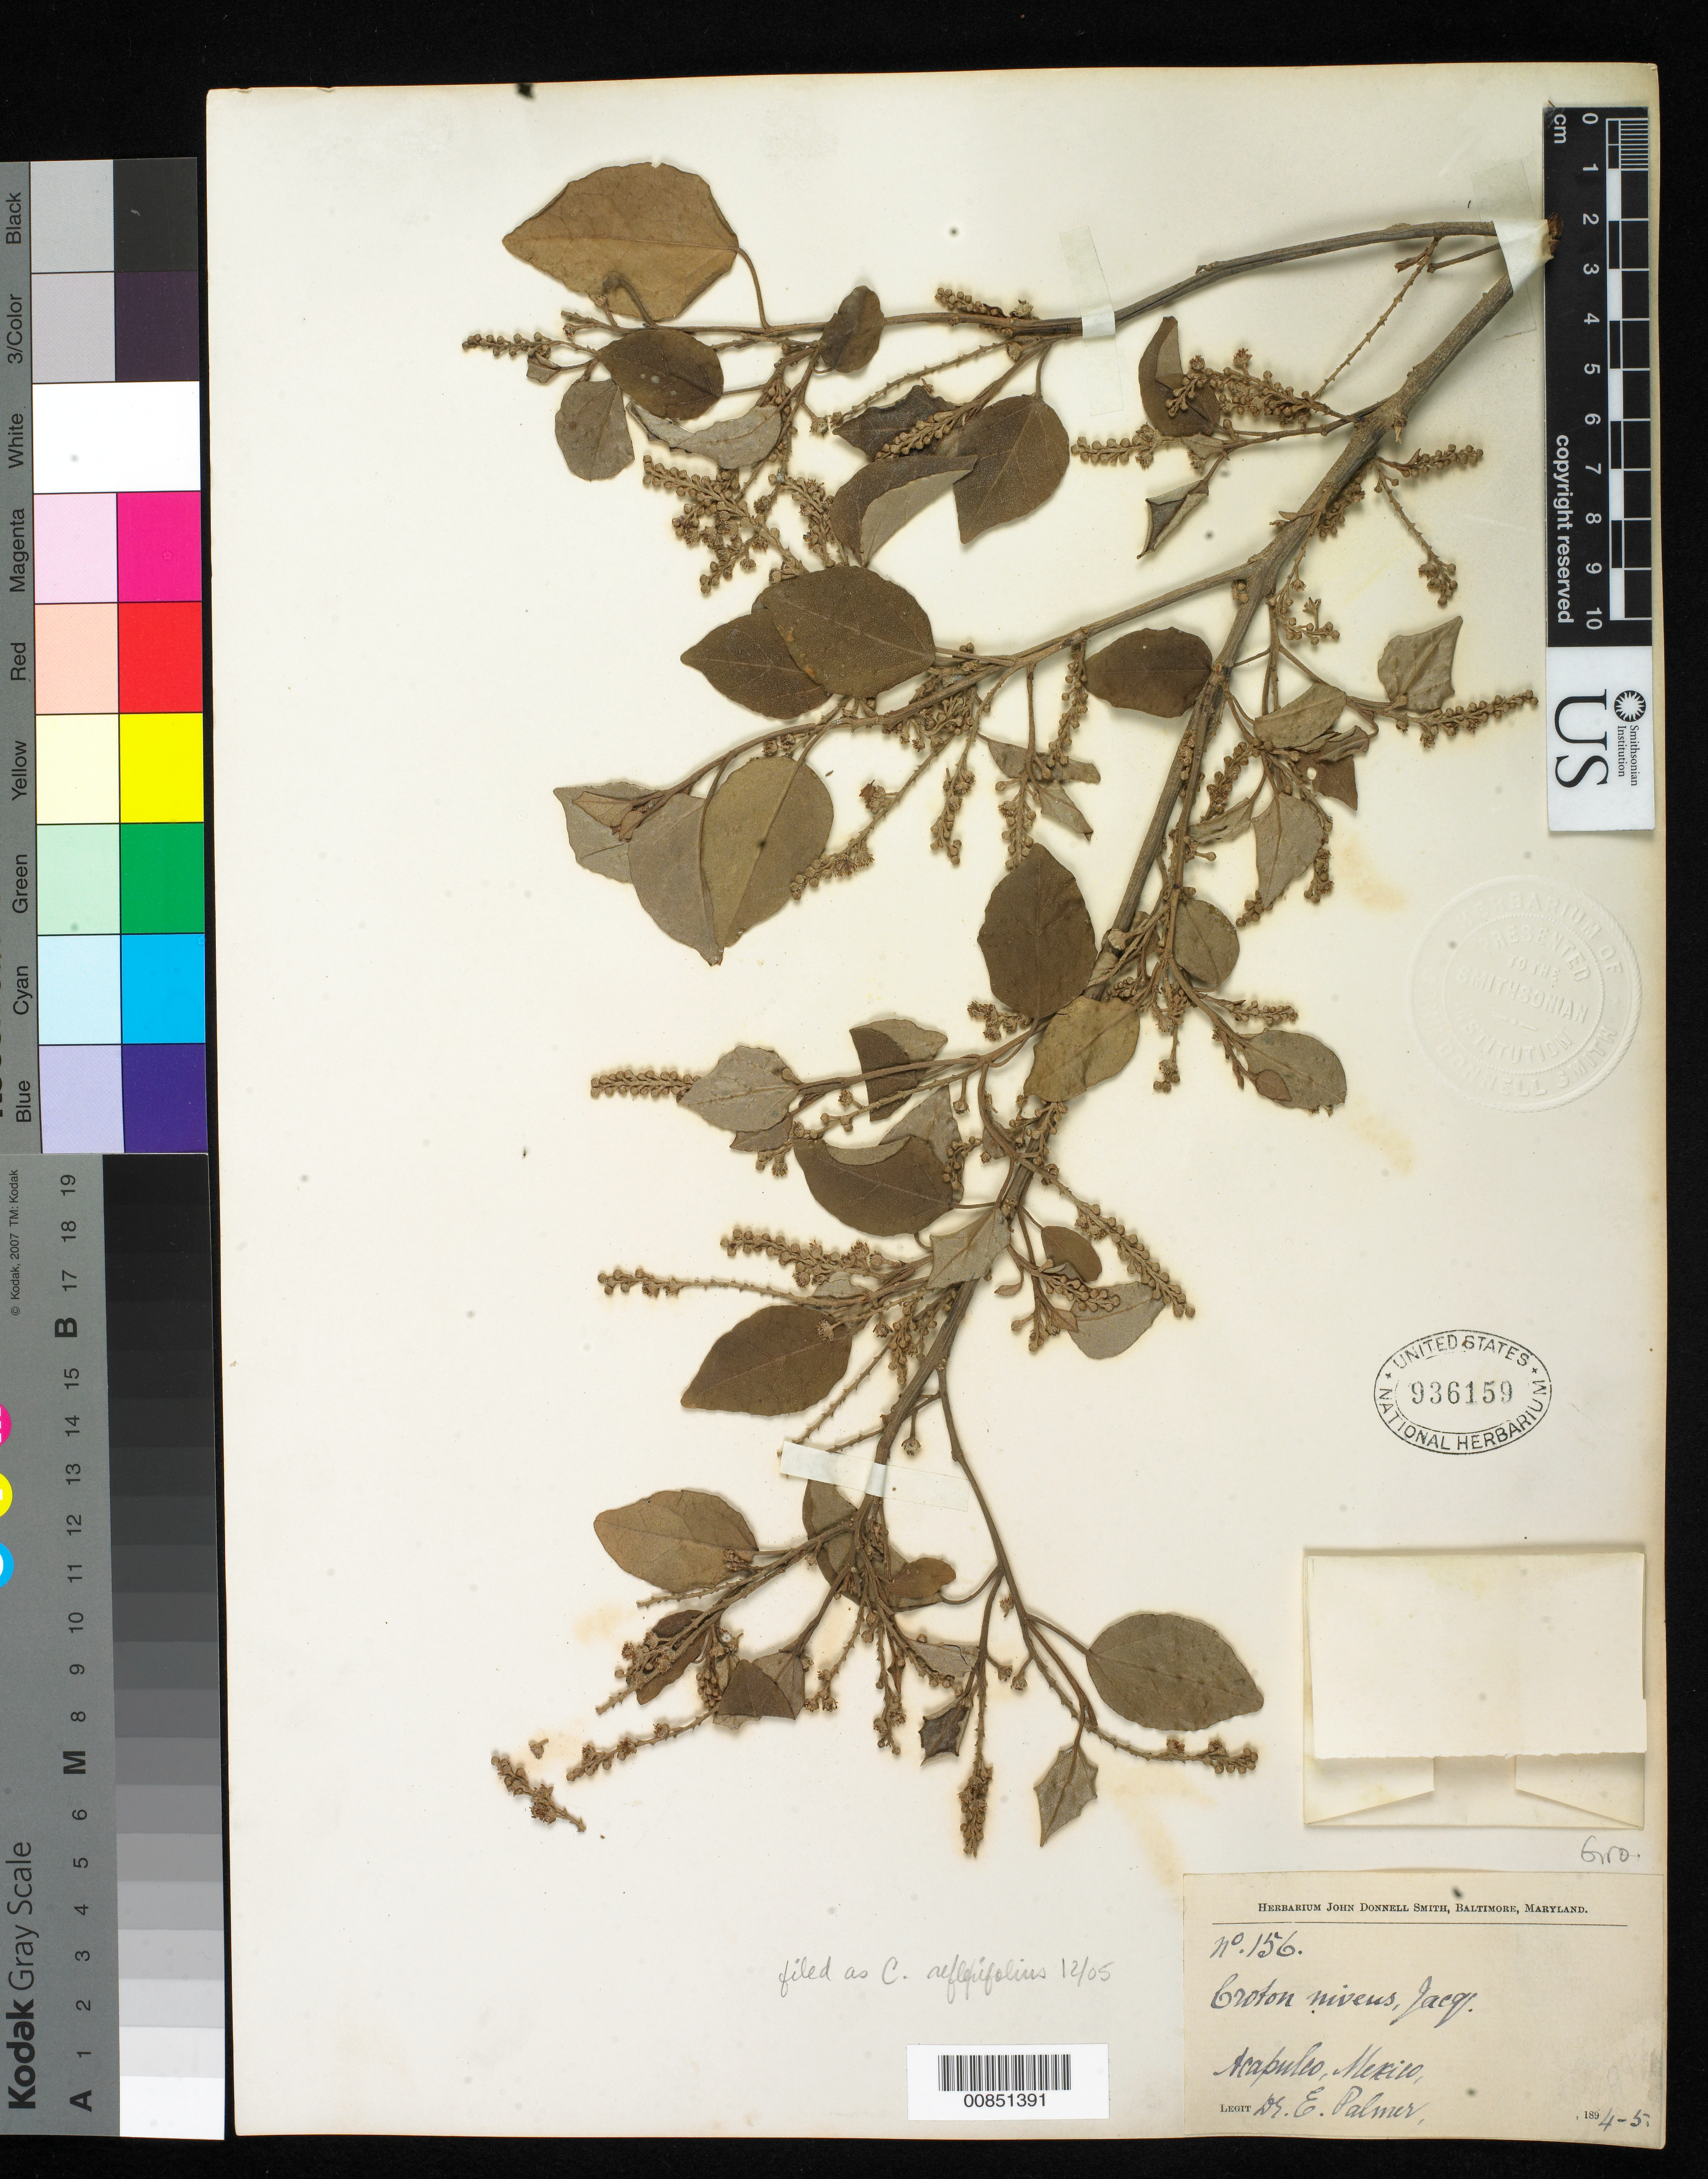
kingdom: Plantae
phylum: Tracheophyta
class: Magnoliopsida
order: Malpighiales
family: Euphorbiaceae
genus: Croton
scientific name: Croton reflexifolius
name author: Kunth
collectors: E. Palmer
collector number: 156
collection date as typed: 1894 to -- --- 1895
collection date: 1894/1895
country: Mexico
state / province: Guerrero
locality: Acapulco, Guerrero.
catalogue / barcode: US 936159